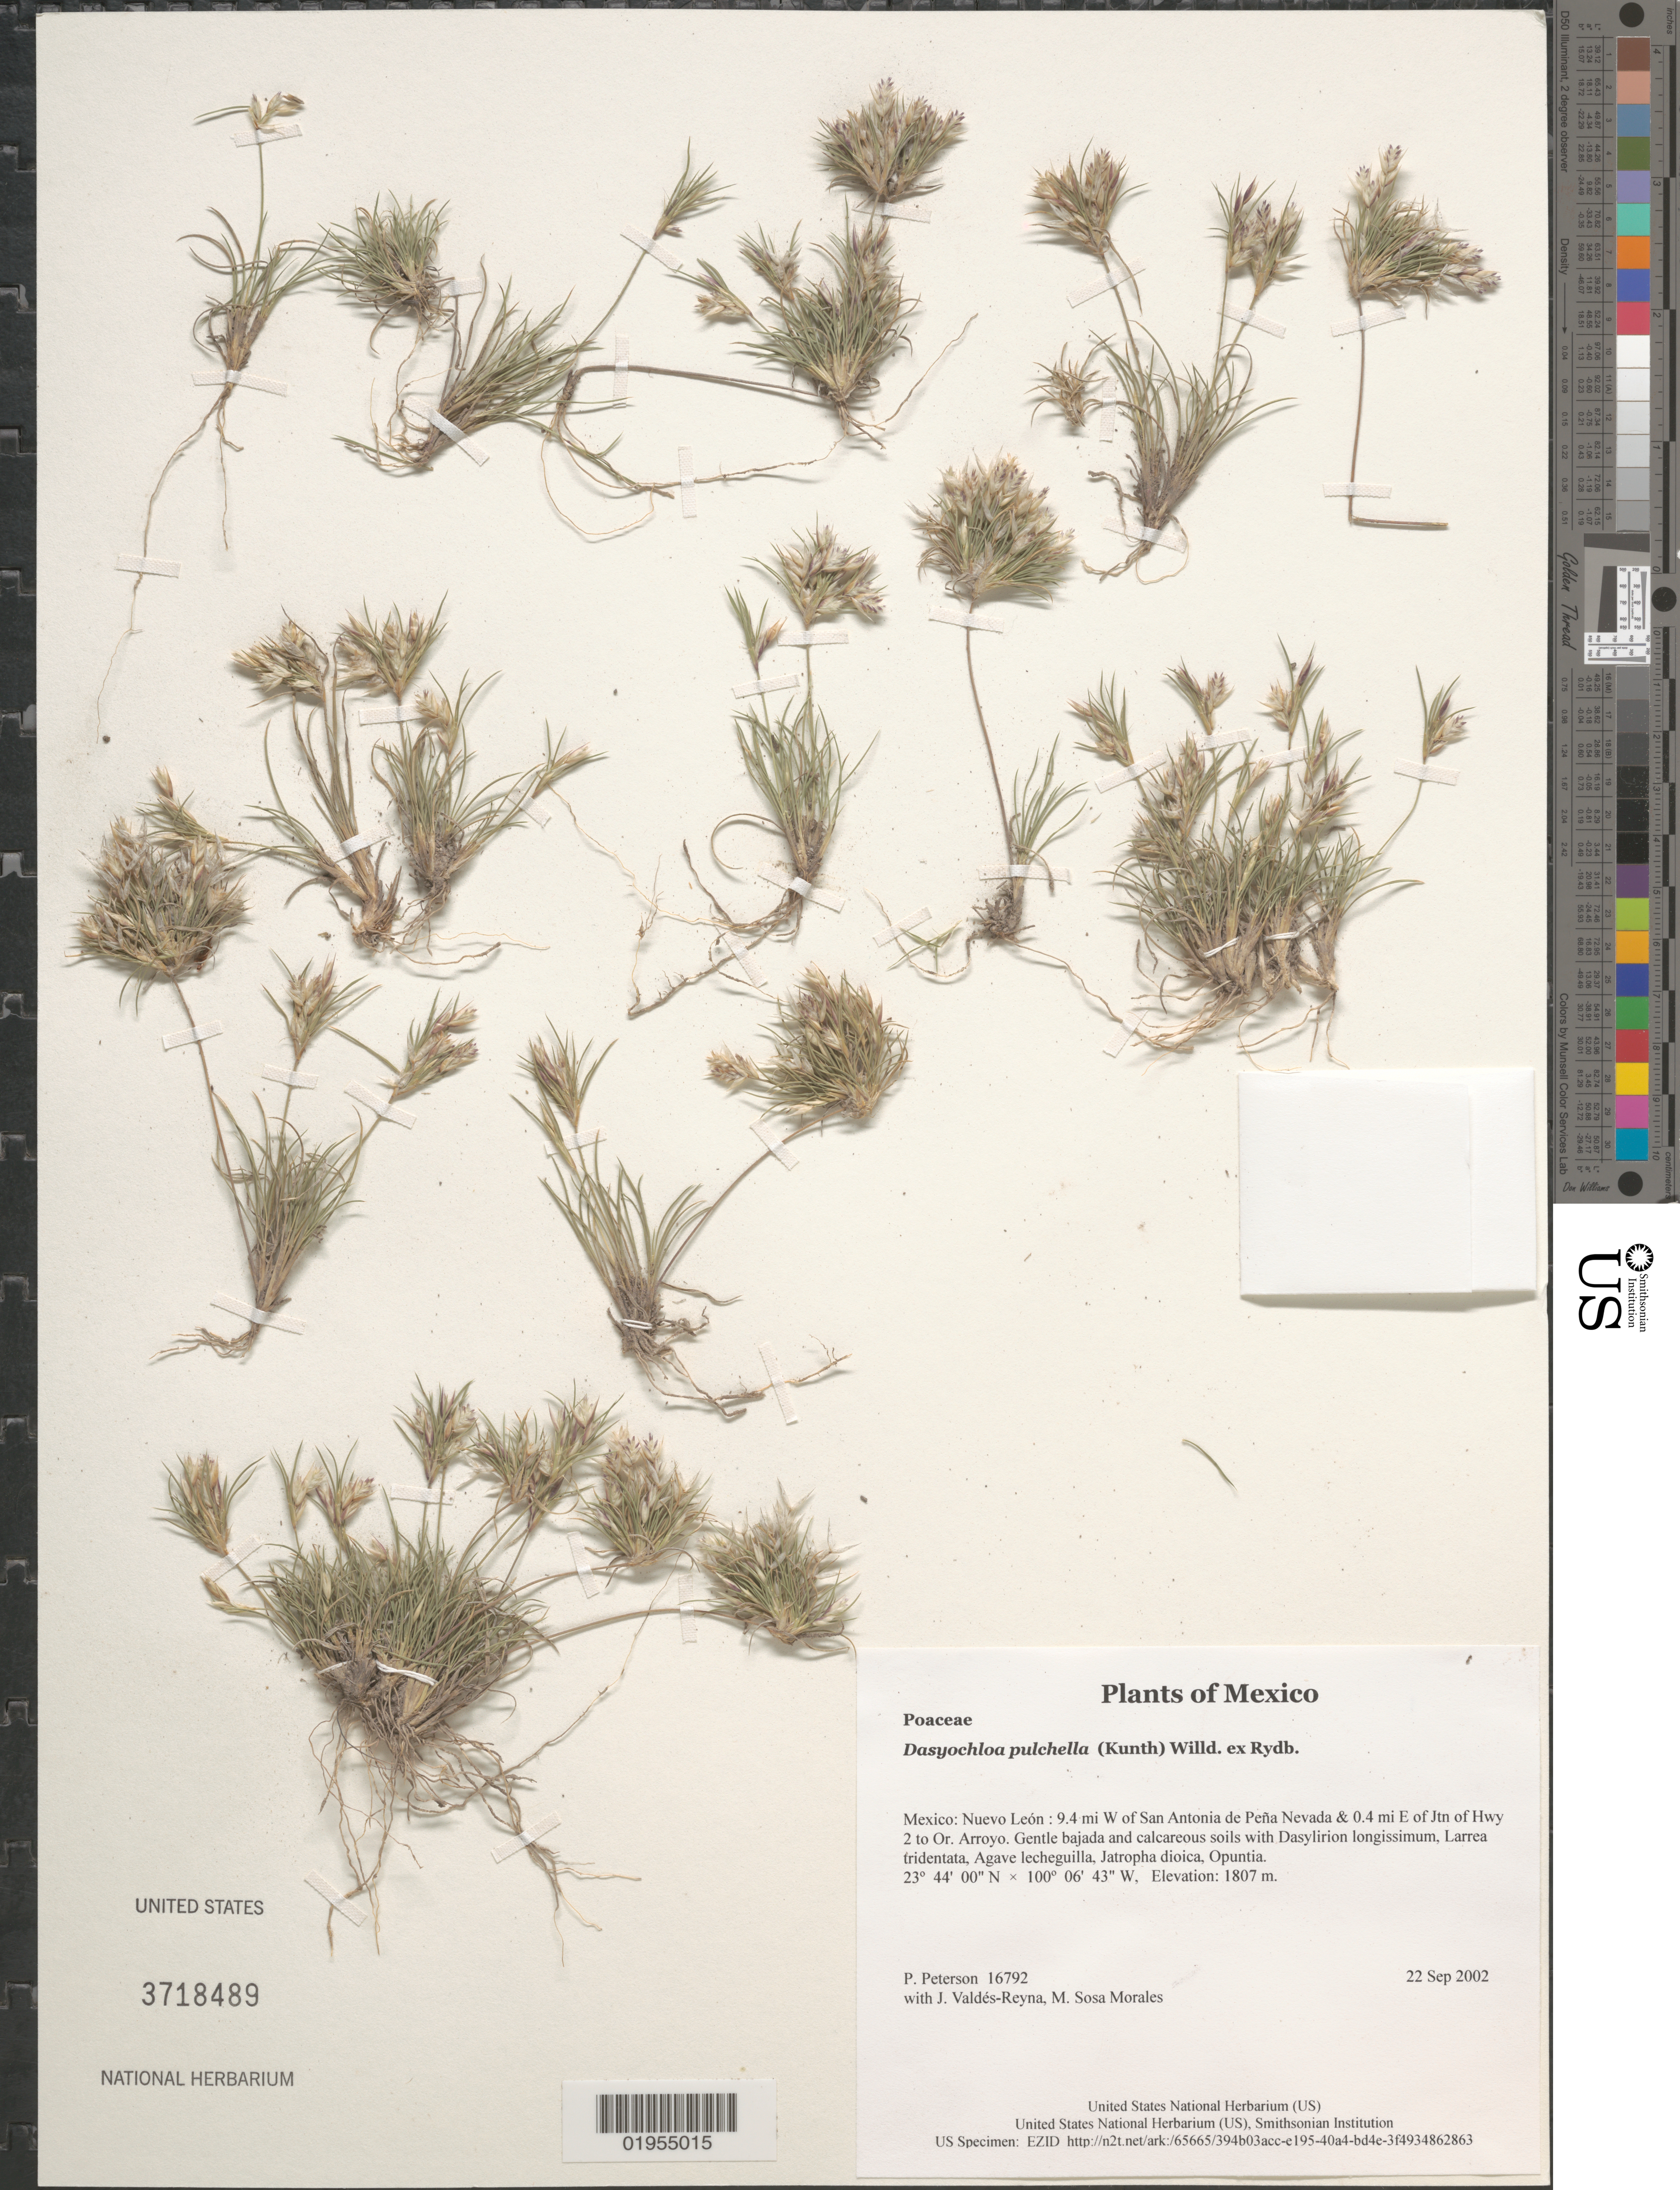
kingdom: Plantae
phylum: Tracheophyta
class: Liliopsida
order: Poales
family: Poaceae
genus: Dasyochloa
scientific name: Dasyochloa pulchella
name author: (Kunth) Willd. ex Rydb.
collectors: P. M. Peterson, J. Valdés-Reyna & M. Sosa Morales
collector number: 16792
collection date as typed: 22 Sep 2002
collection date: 2002-09-22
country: Mexico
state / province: Nuevo León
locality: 9.4 mi W of San Antonia de Peña Nevada & 0.4 mi E of Jtn of Hwy 2 to Or. Arroyo. Gentle bajada and calcareous soils with Dasylirion longissimum, Larrea tridentata, Agave lecheguilla, Jatropha dioica, Opuntia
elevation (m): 1807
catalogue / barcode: US 3718489